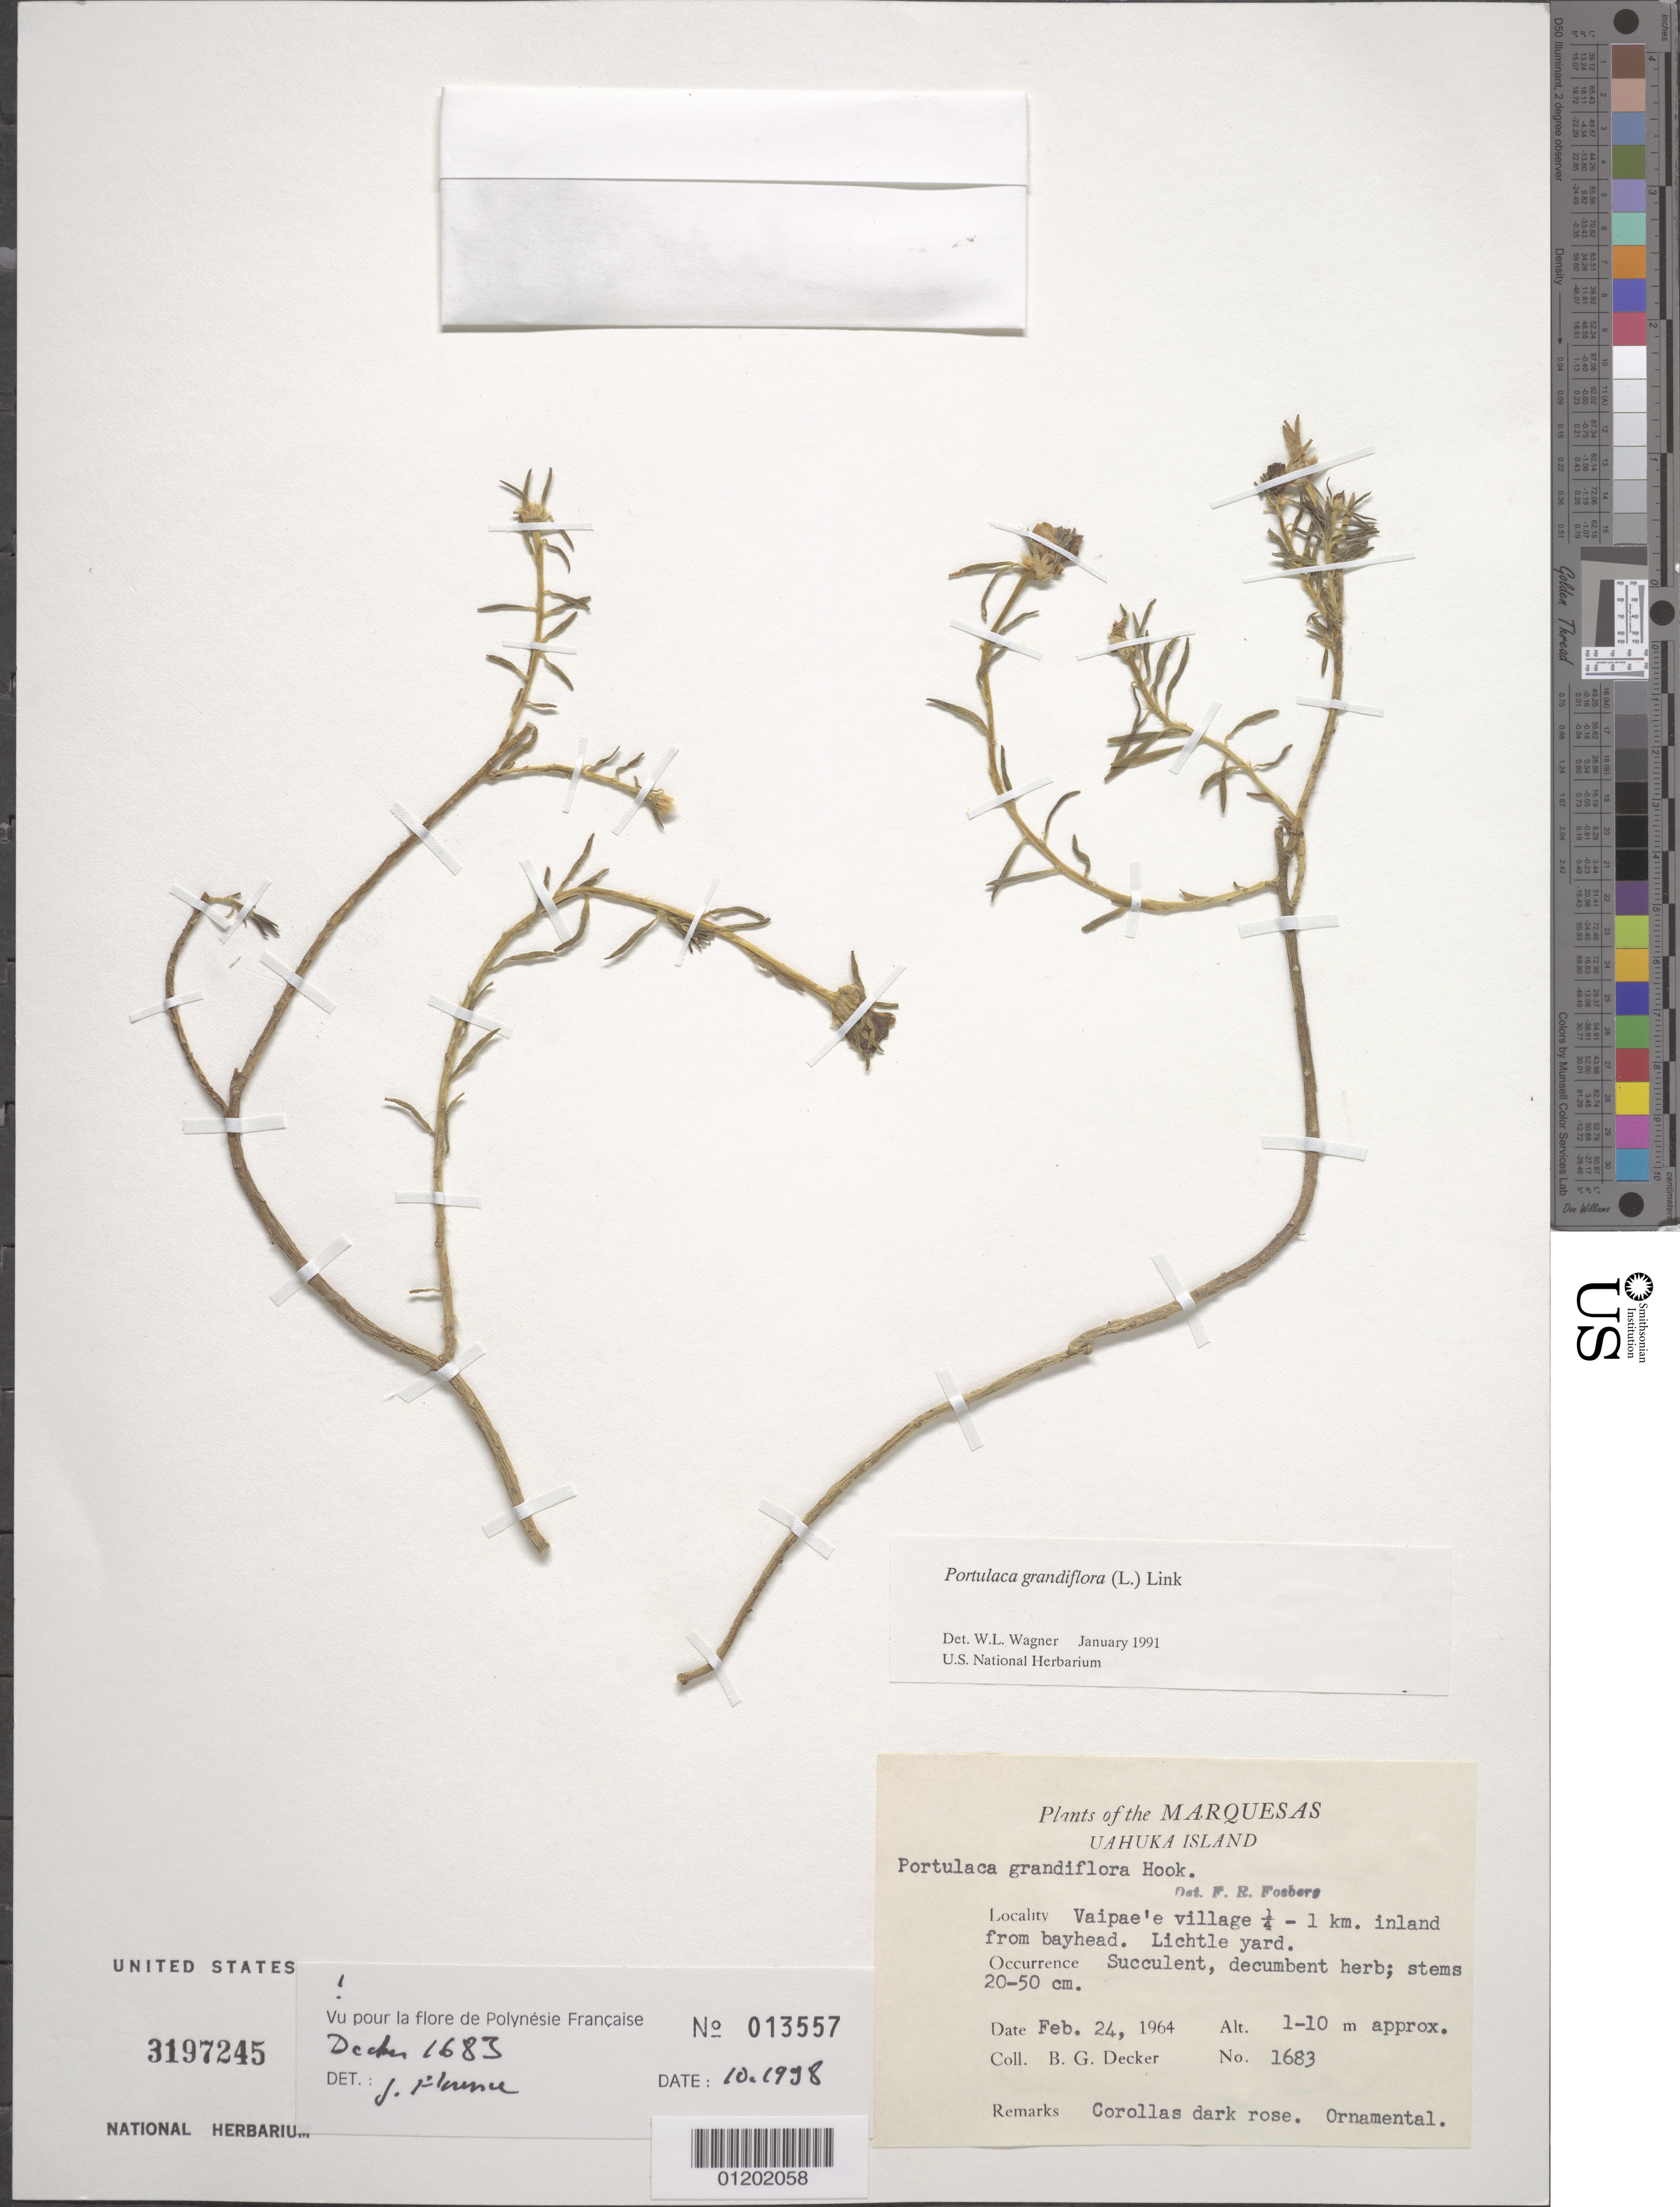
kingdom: Plantae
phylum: Tracheophyta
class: Magnoliopsida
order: Caryophyllales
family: Portulacaceae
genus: Portulaca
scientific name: Portulaca grandiflora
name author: Hook.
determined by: Wagner, W. L., (BOT), Smithsonian Institution - National Museum of Natural History (UNITED STATES)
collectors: B. G. Decker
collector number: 1683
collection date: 1964-02-24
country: French Polynesia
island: Ua Huka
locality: Vaipae'e village, 0.25-1 km inland from bayhead, Lichtle yard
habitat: Ornamental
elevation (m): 1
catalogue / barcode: US 3197245